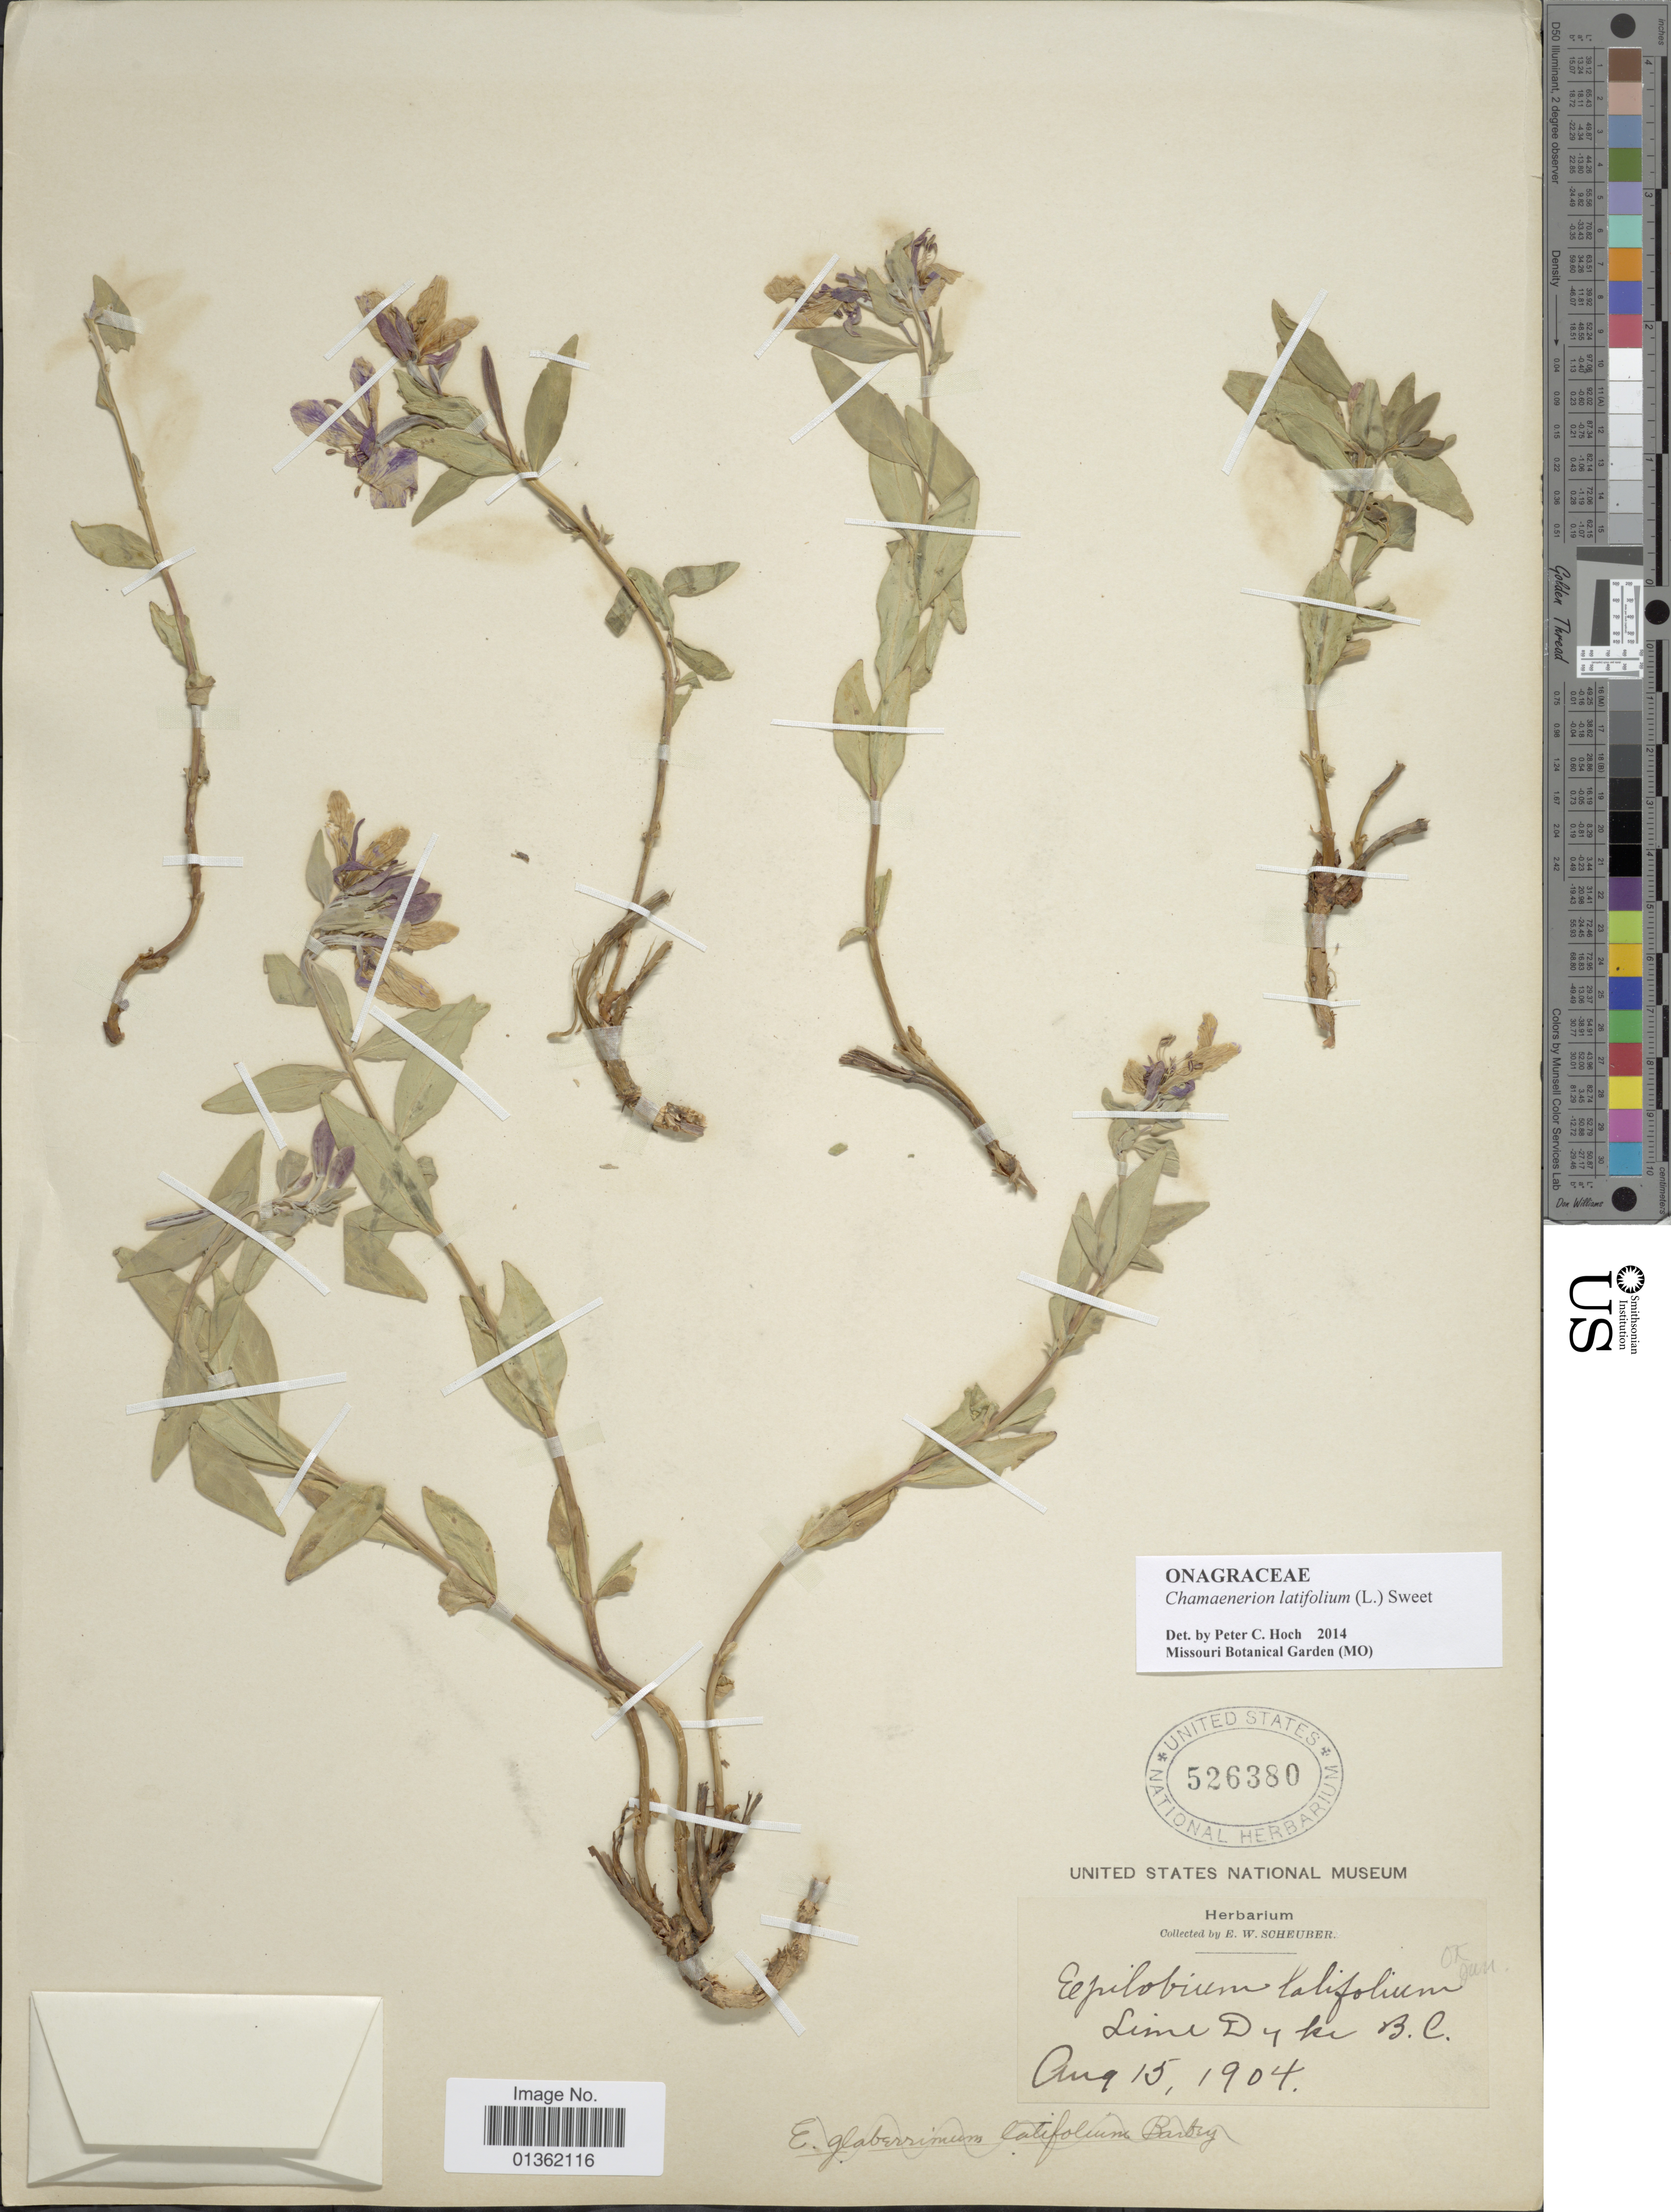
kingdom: Plantae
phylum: Tracheophyta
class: Magnoliopsida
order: Myrtales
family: Onagraceae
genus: Chamaenerion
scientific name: Chamaenerion latifolium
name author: (L.) Th. Fr. & Lange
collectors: E. Scheuber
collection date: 1904-08-15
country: Canada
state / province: British Columbia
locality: Lime Dyke.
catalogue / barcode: US 526380